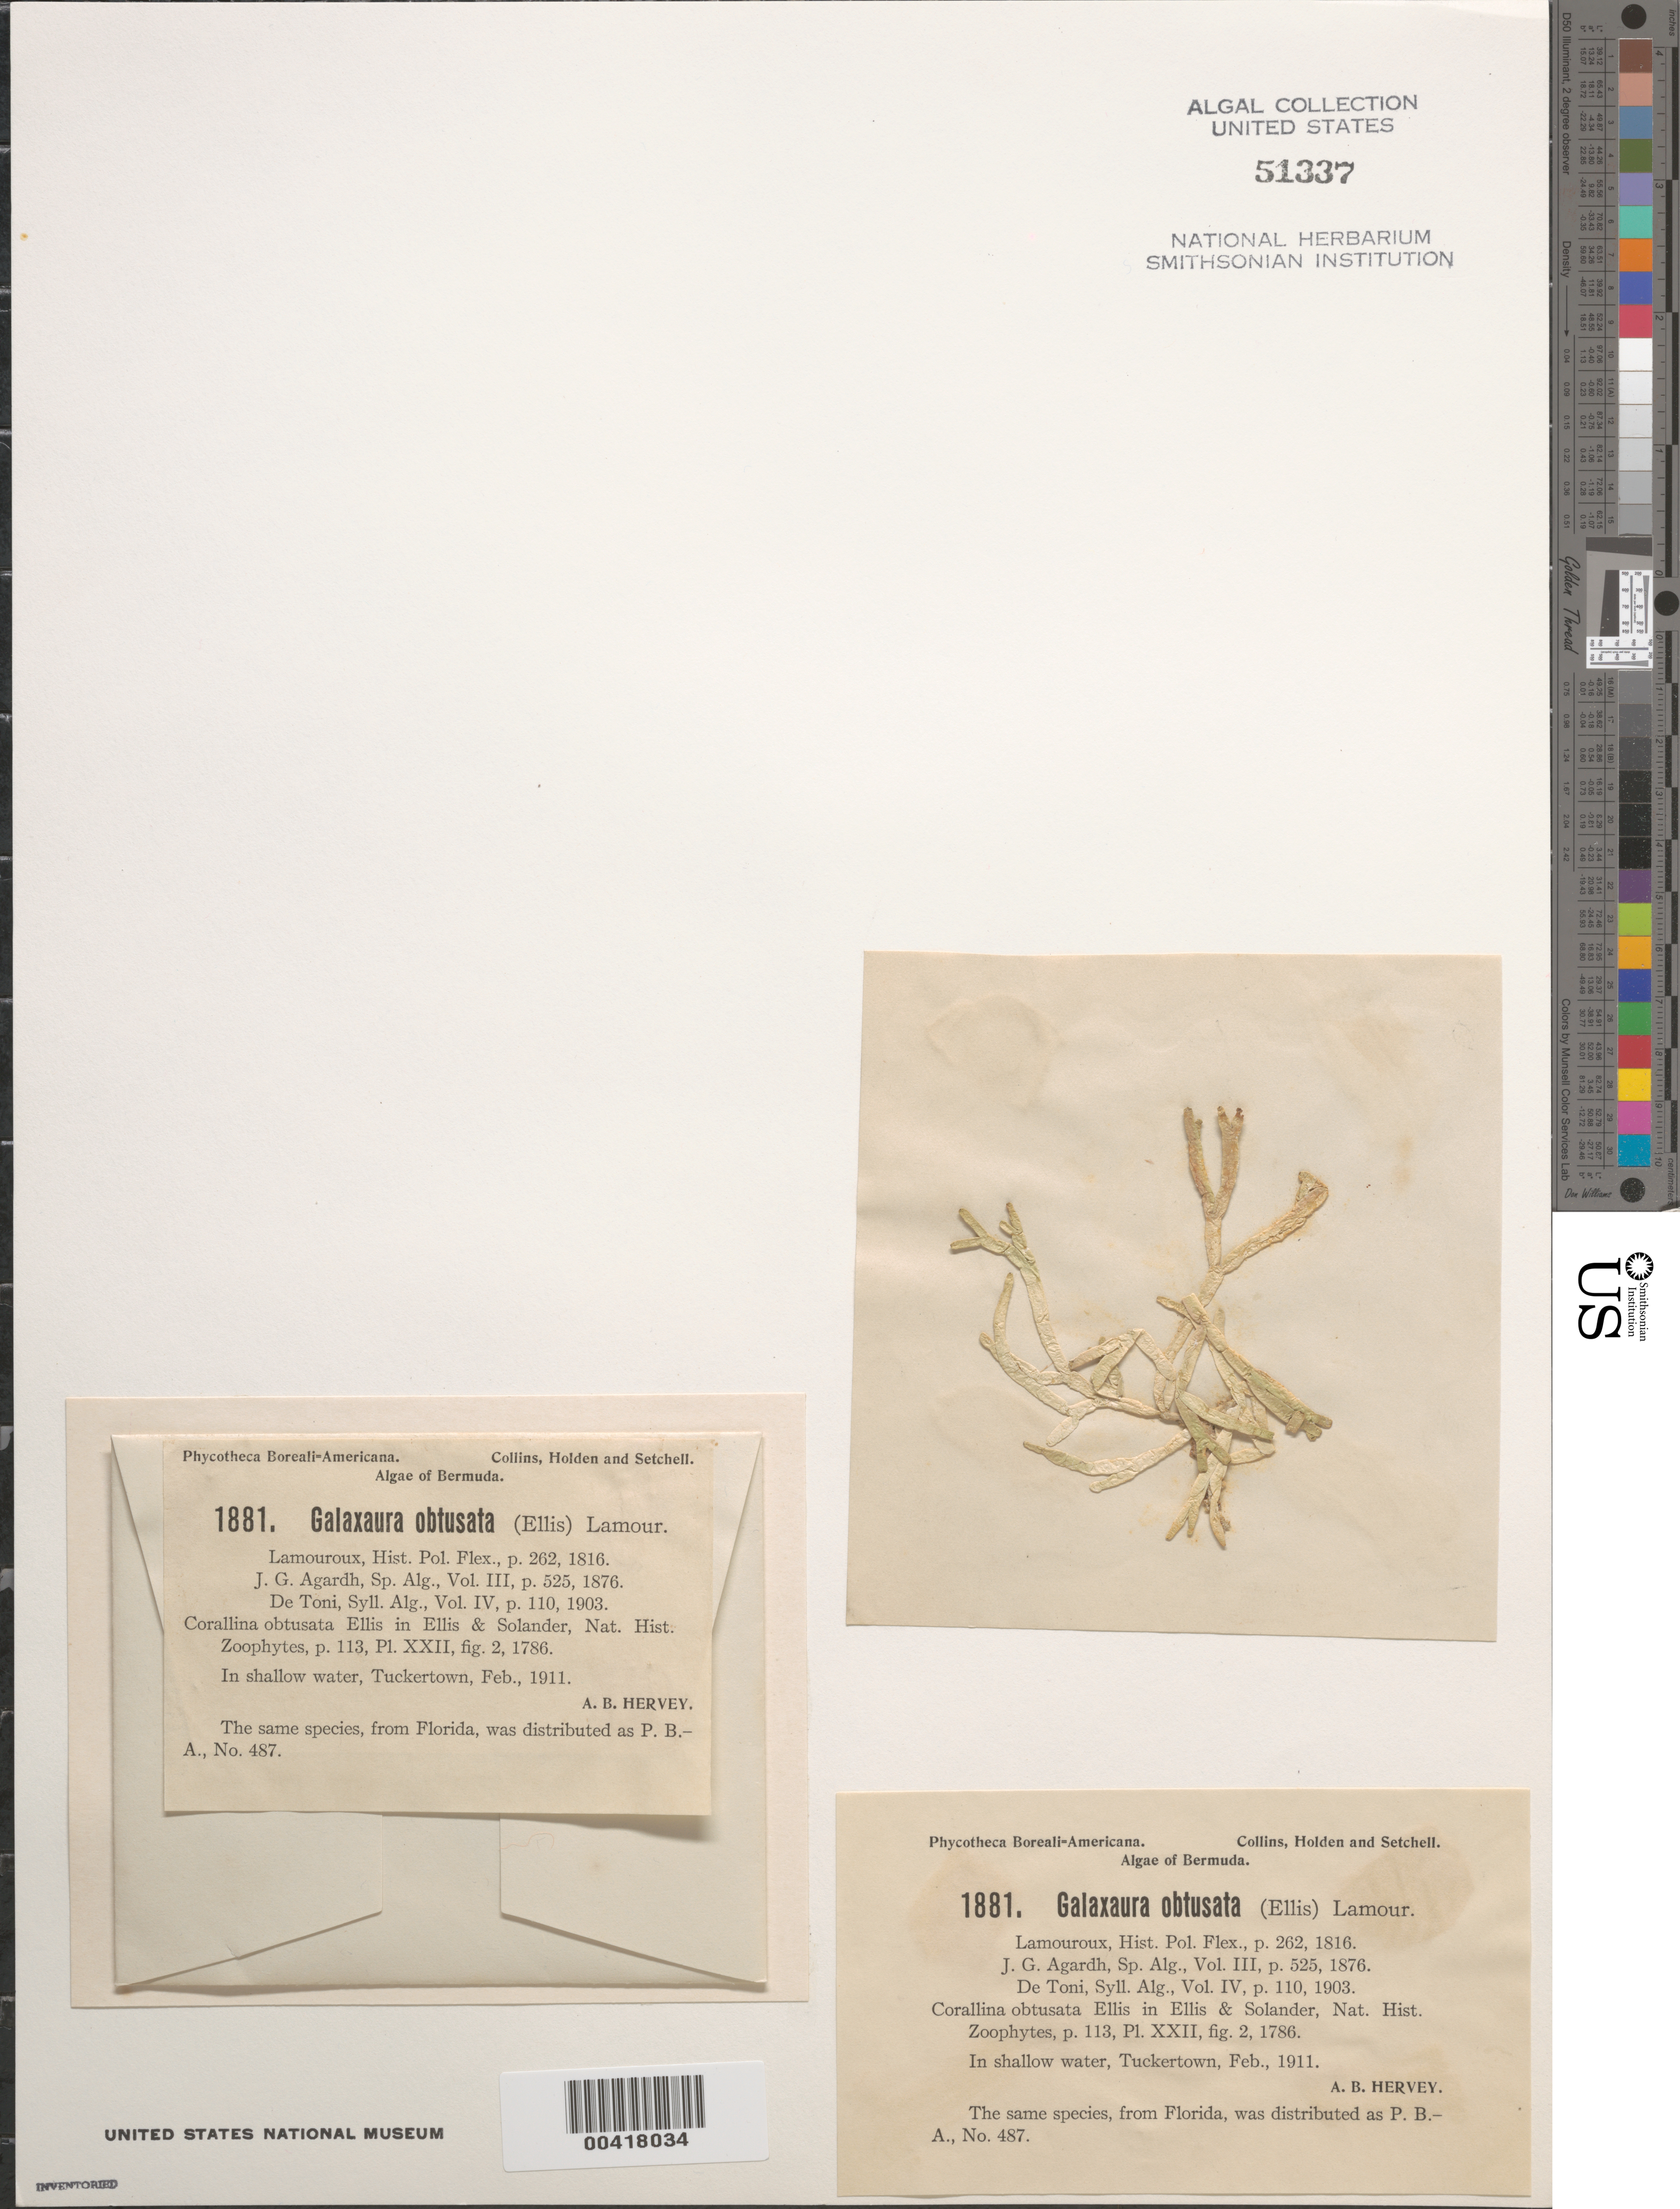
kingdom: Plantae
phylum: Rhodophyta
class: Florideophyceae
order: Nemaliales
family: Galaxauraceae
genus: Dichotomaria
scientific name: Dichotomaria obtusata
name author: (Ellis & Sol.) Lam.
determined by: Algae name updating Project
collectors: A. B. Hervey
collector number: PB-A 1881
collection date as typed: Feb 1911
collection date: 1911-02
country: Bermuda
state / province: Saint George's (parish)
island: Bermuda Island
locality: Tucker's Town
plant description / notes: Collins, Holden & Setchell, Phycotheca Boreali-Americana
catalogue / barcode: US 51337